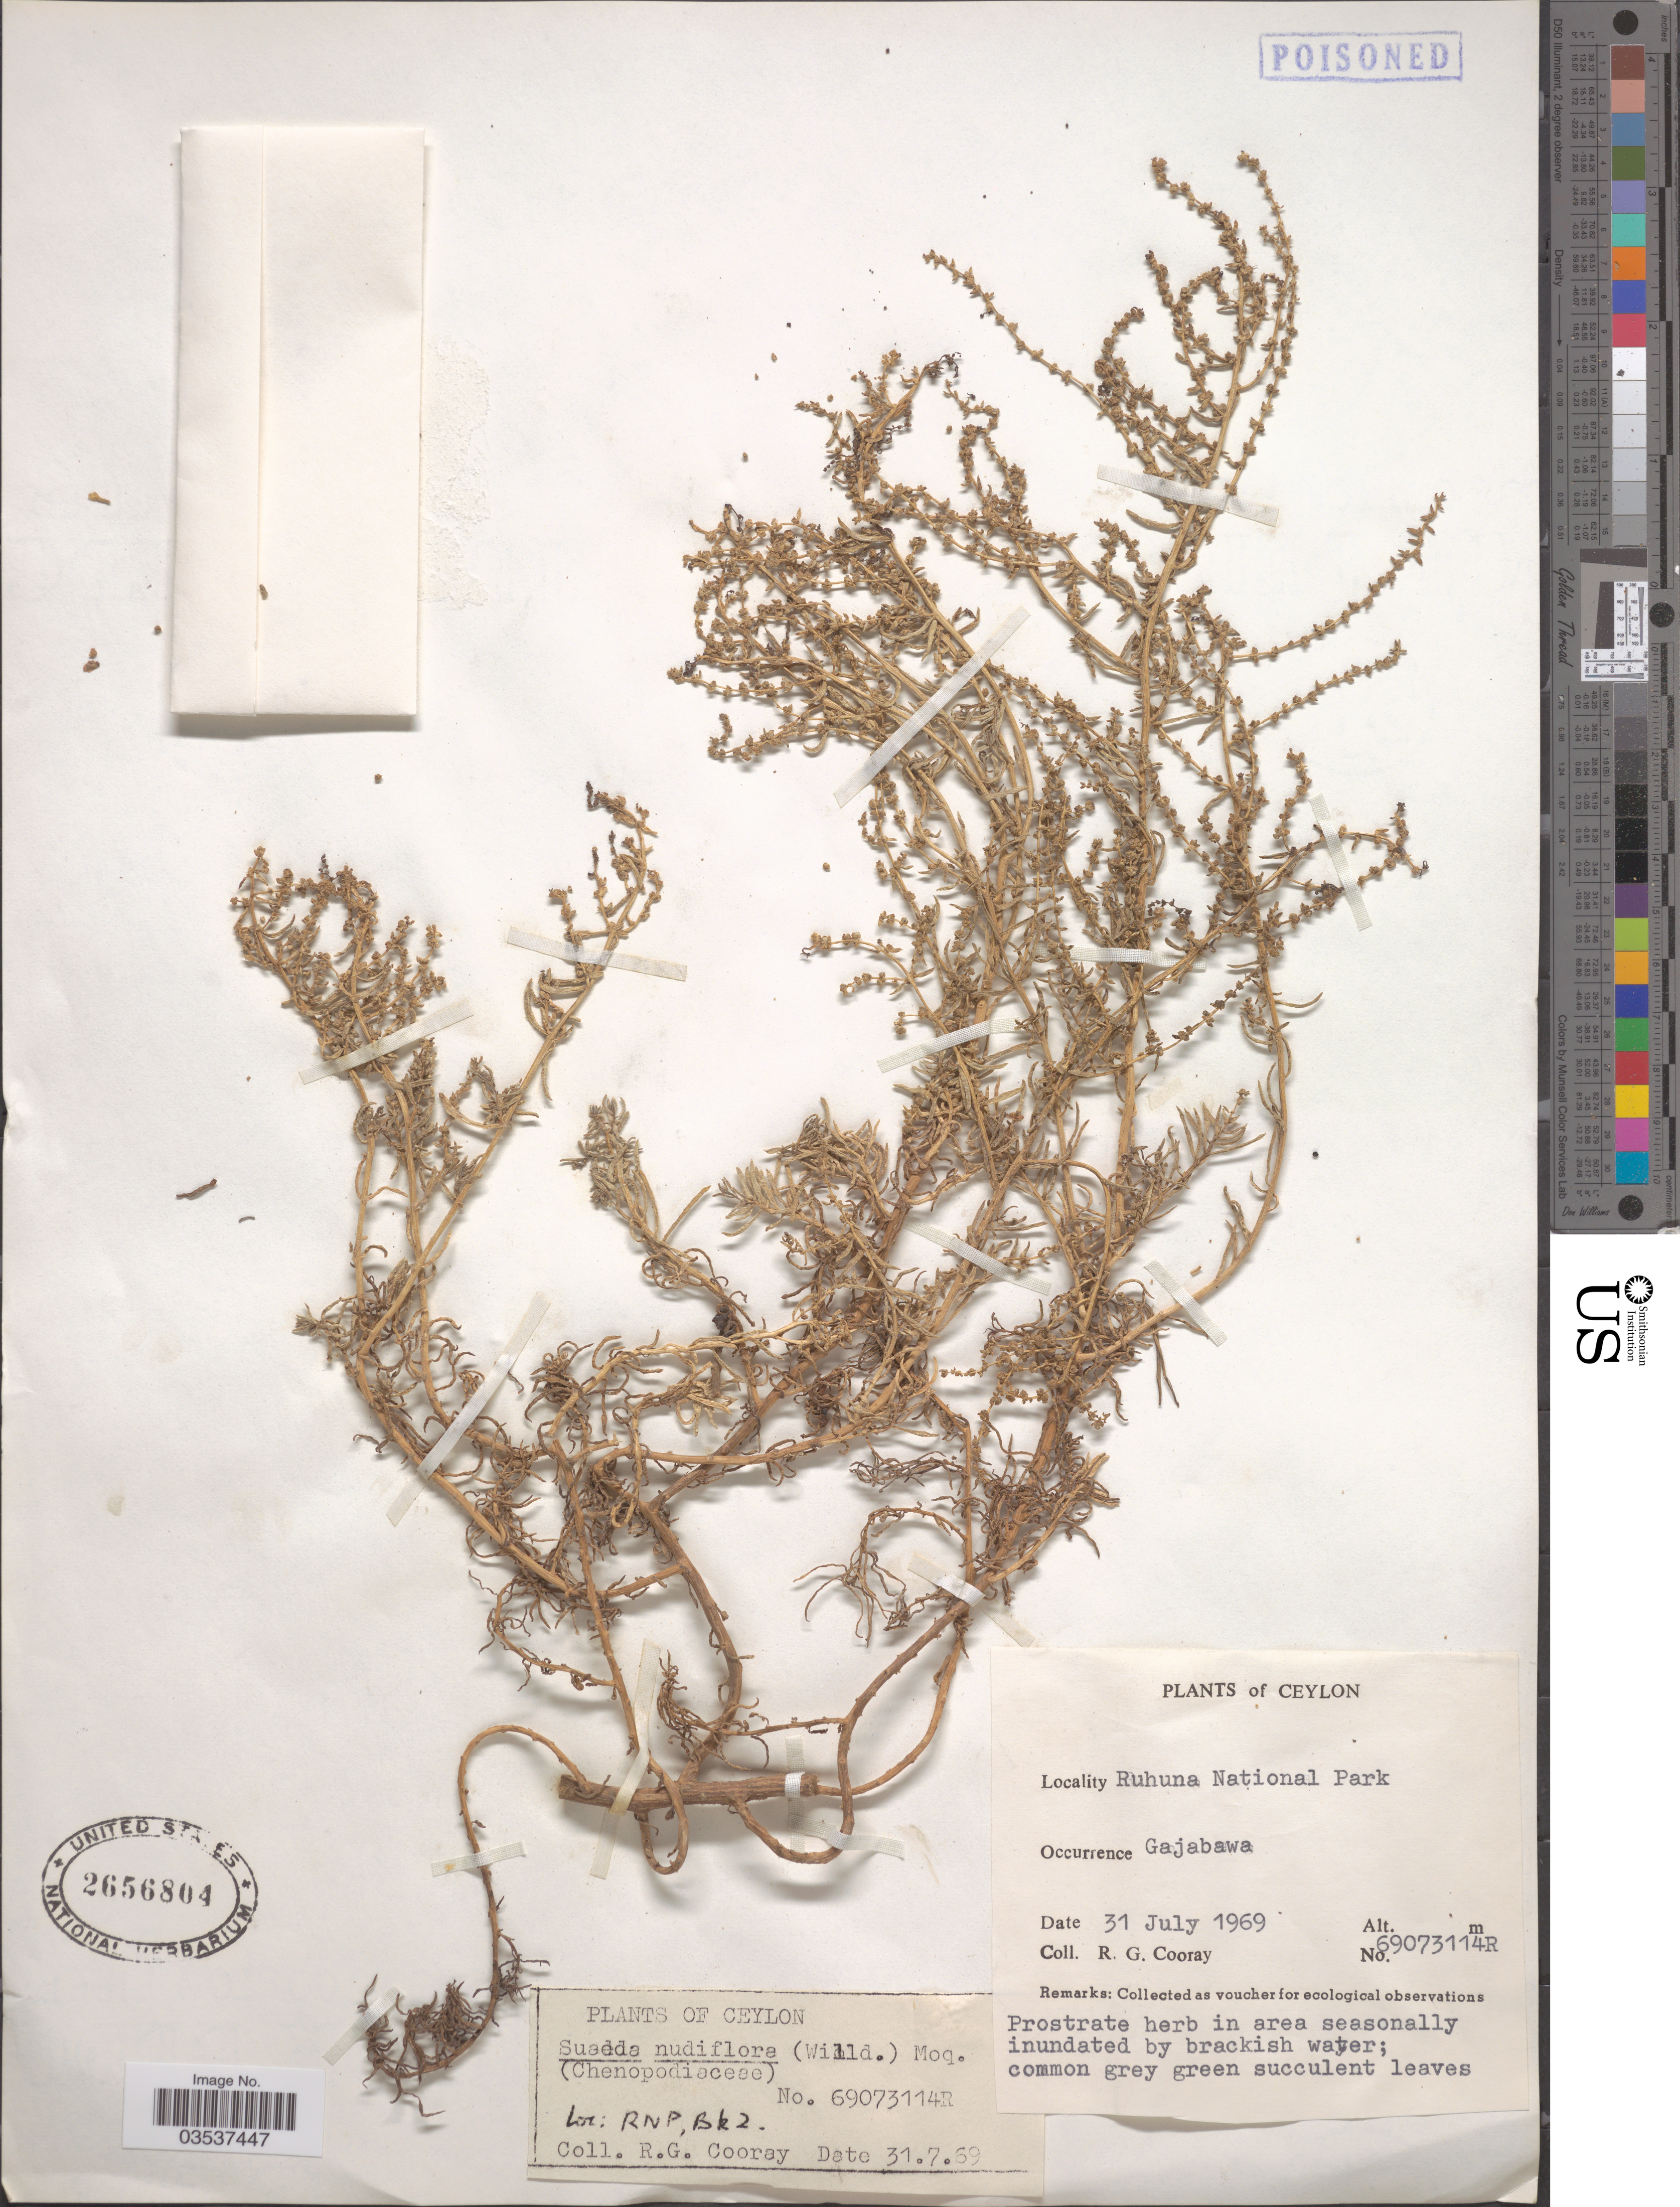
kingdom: Plantae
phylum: Tracheophyta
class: Magnoliopsida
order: Caryophyllales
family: Amaranthaceae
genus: Suaeda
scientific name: Suaeda maritima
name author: (L.) Dumort.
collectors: R. Cooray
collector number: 69073114R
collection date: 1969-07-31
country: Sri Lanka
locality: Ceylon. Ruhuna National Park. Gajabawa.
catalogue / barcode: US 2656804